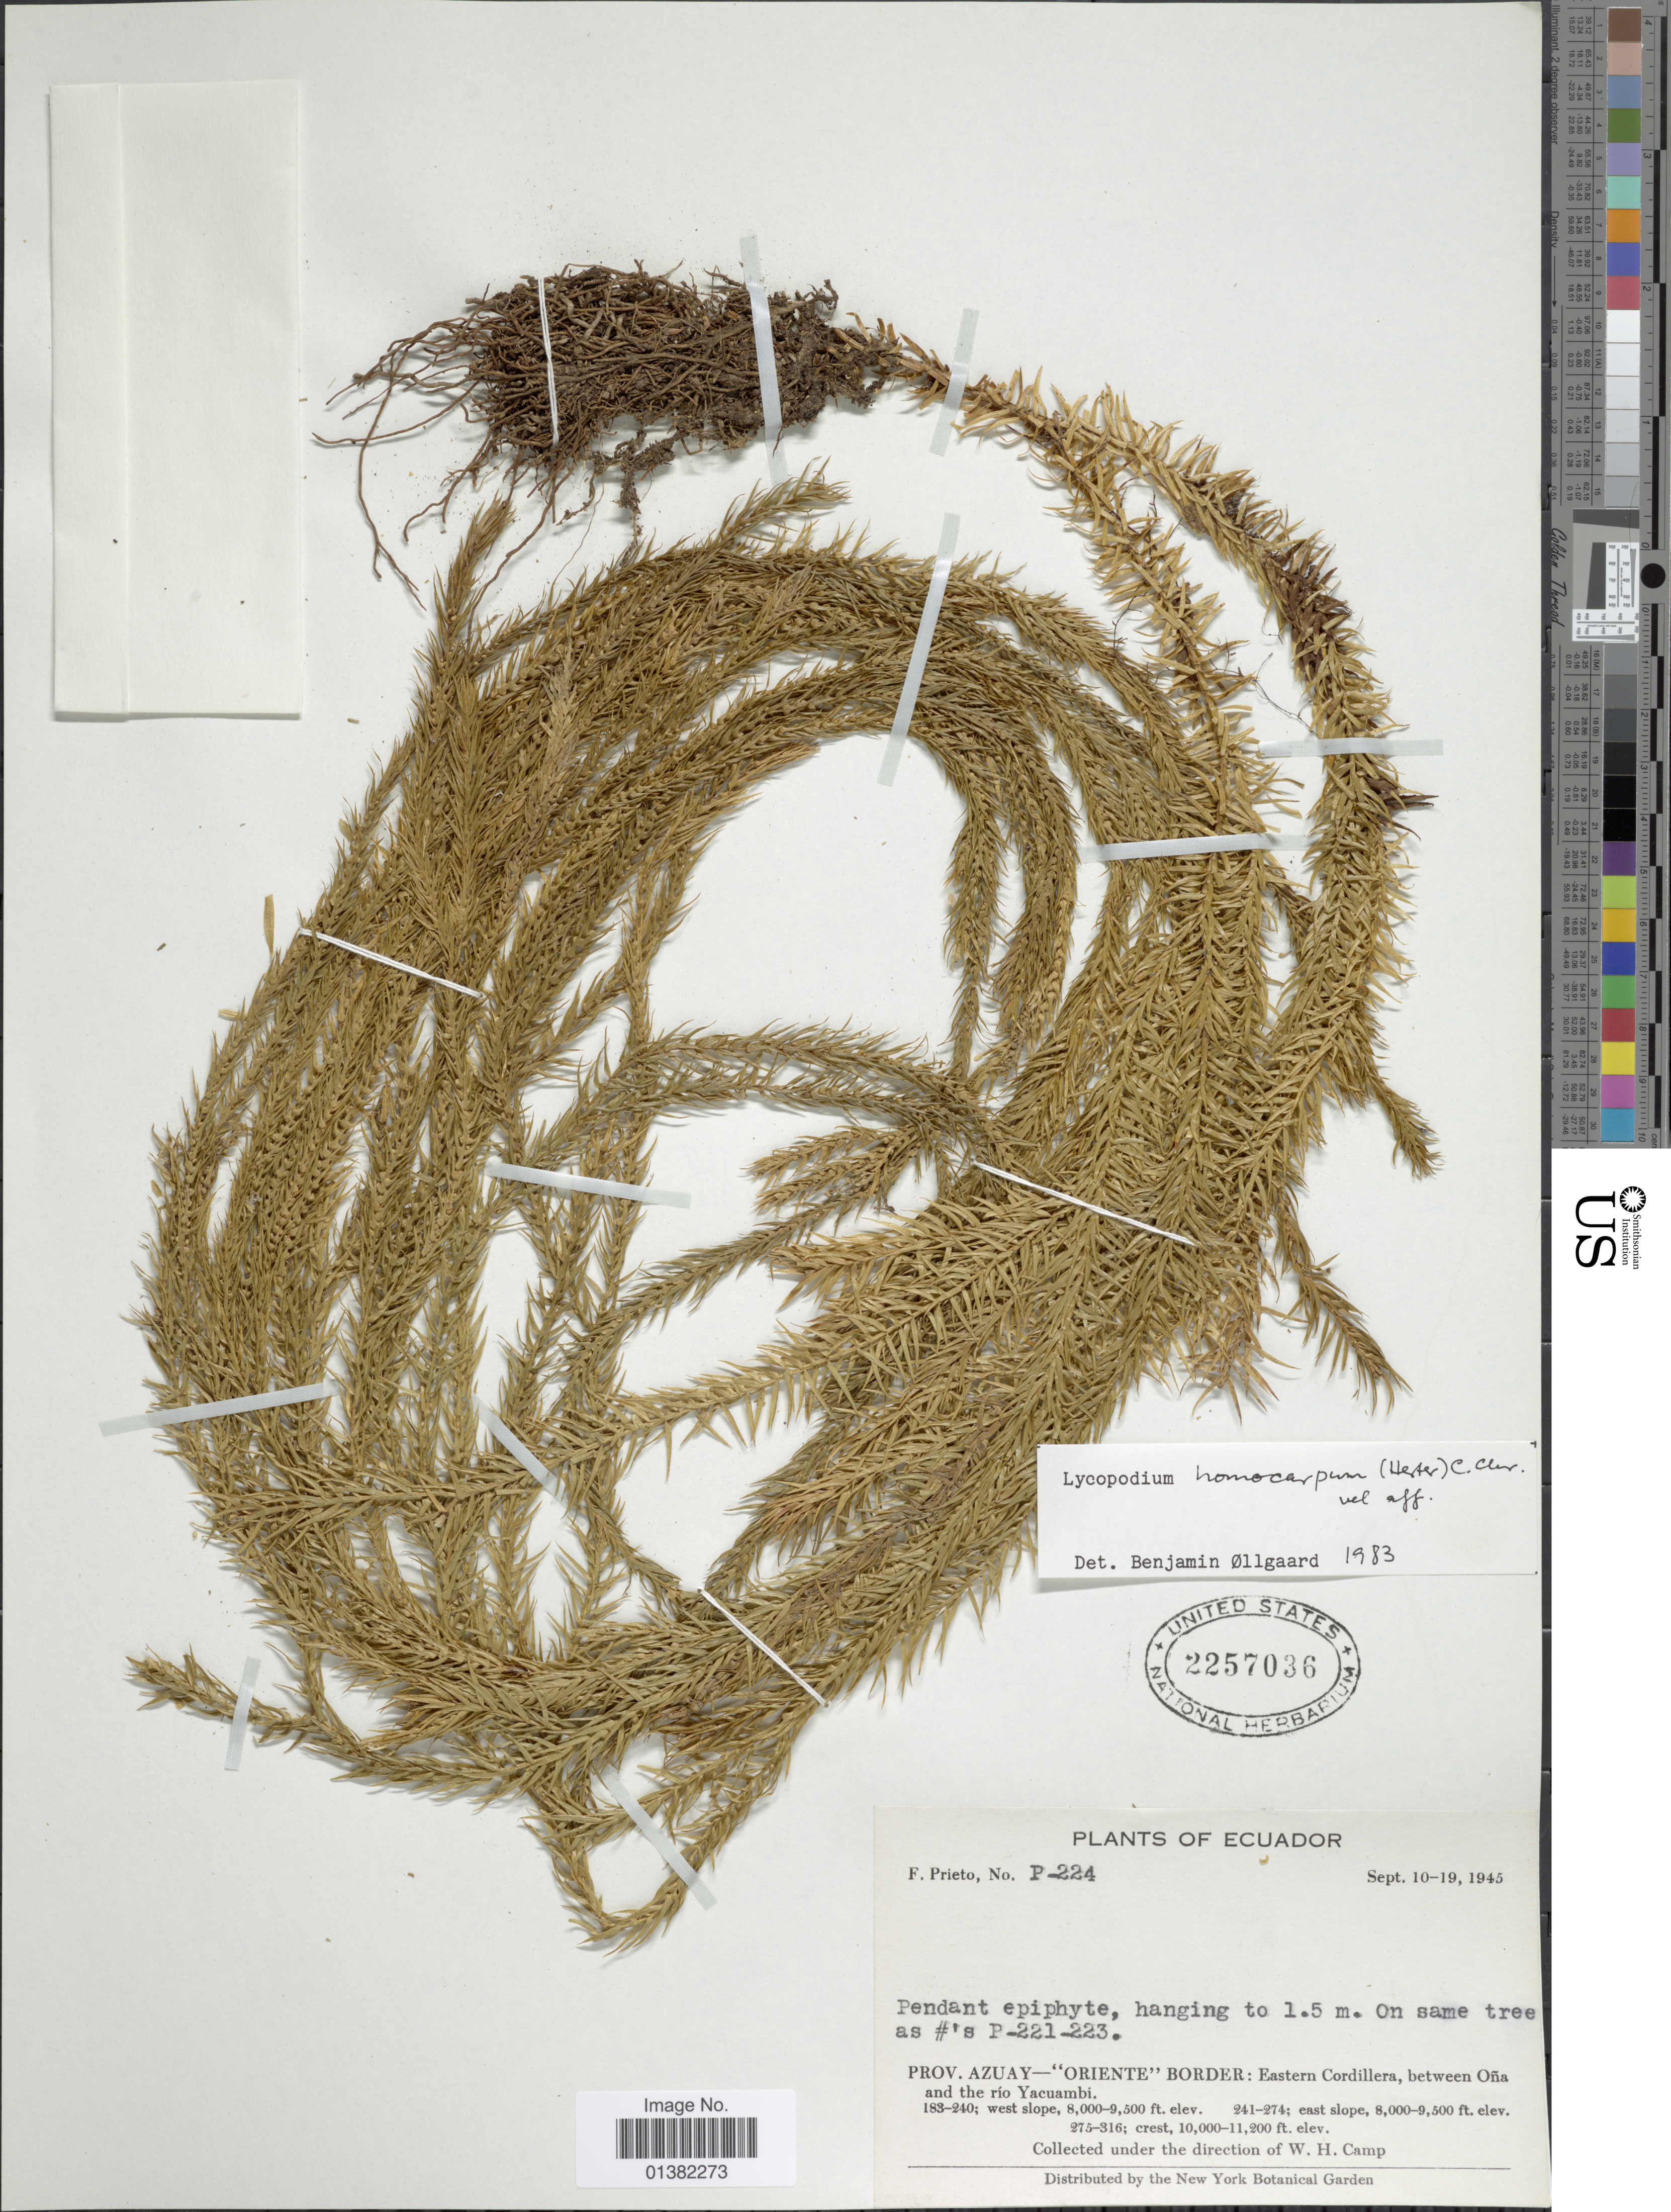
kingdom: Plantae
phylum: Tracheophyta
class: Lycopodiopsida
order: Lycopodiales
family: Lycopodiaceae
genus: Phlegmariurus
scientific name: Phlegmariurus homocarpus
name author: (Herter) B. Øllg.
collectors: F. Prieto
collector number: P-224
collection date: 1945-09-10/1945-09-19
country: Ecuador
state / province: Azuay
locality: Oriente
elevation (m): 2438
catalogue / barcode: US 2257036